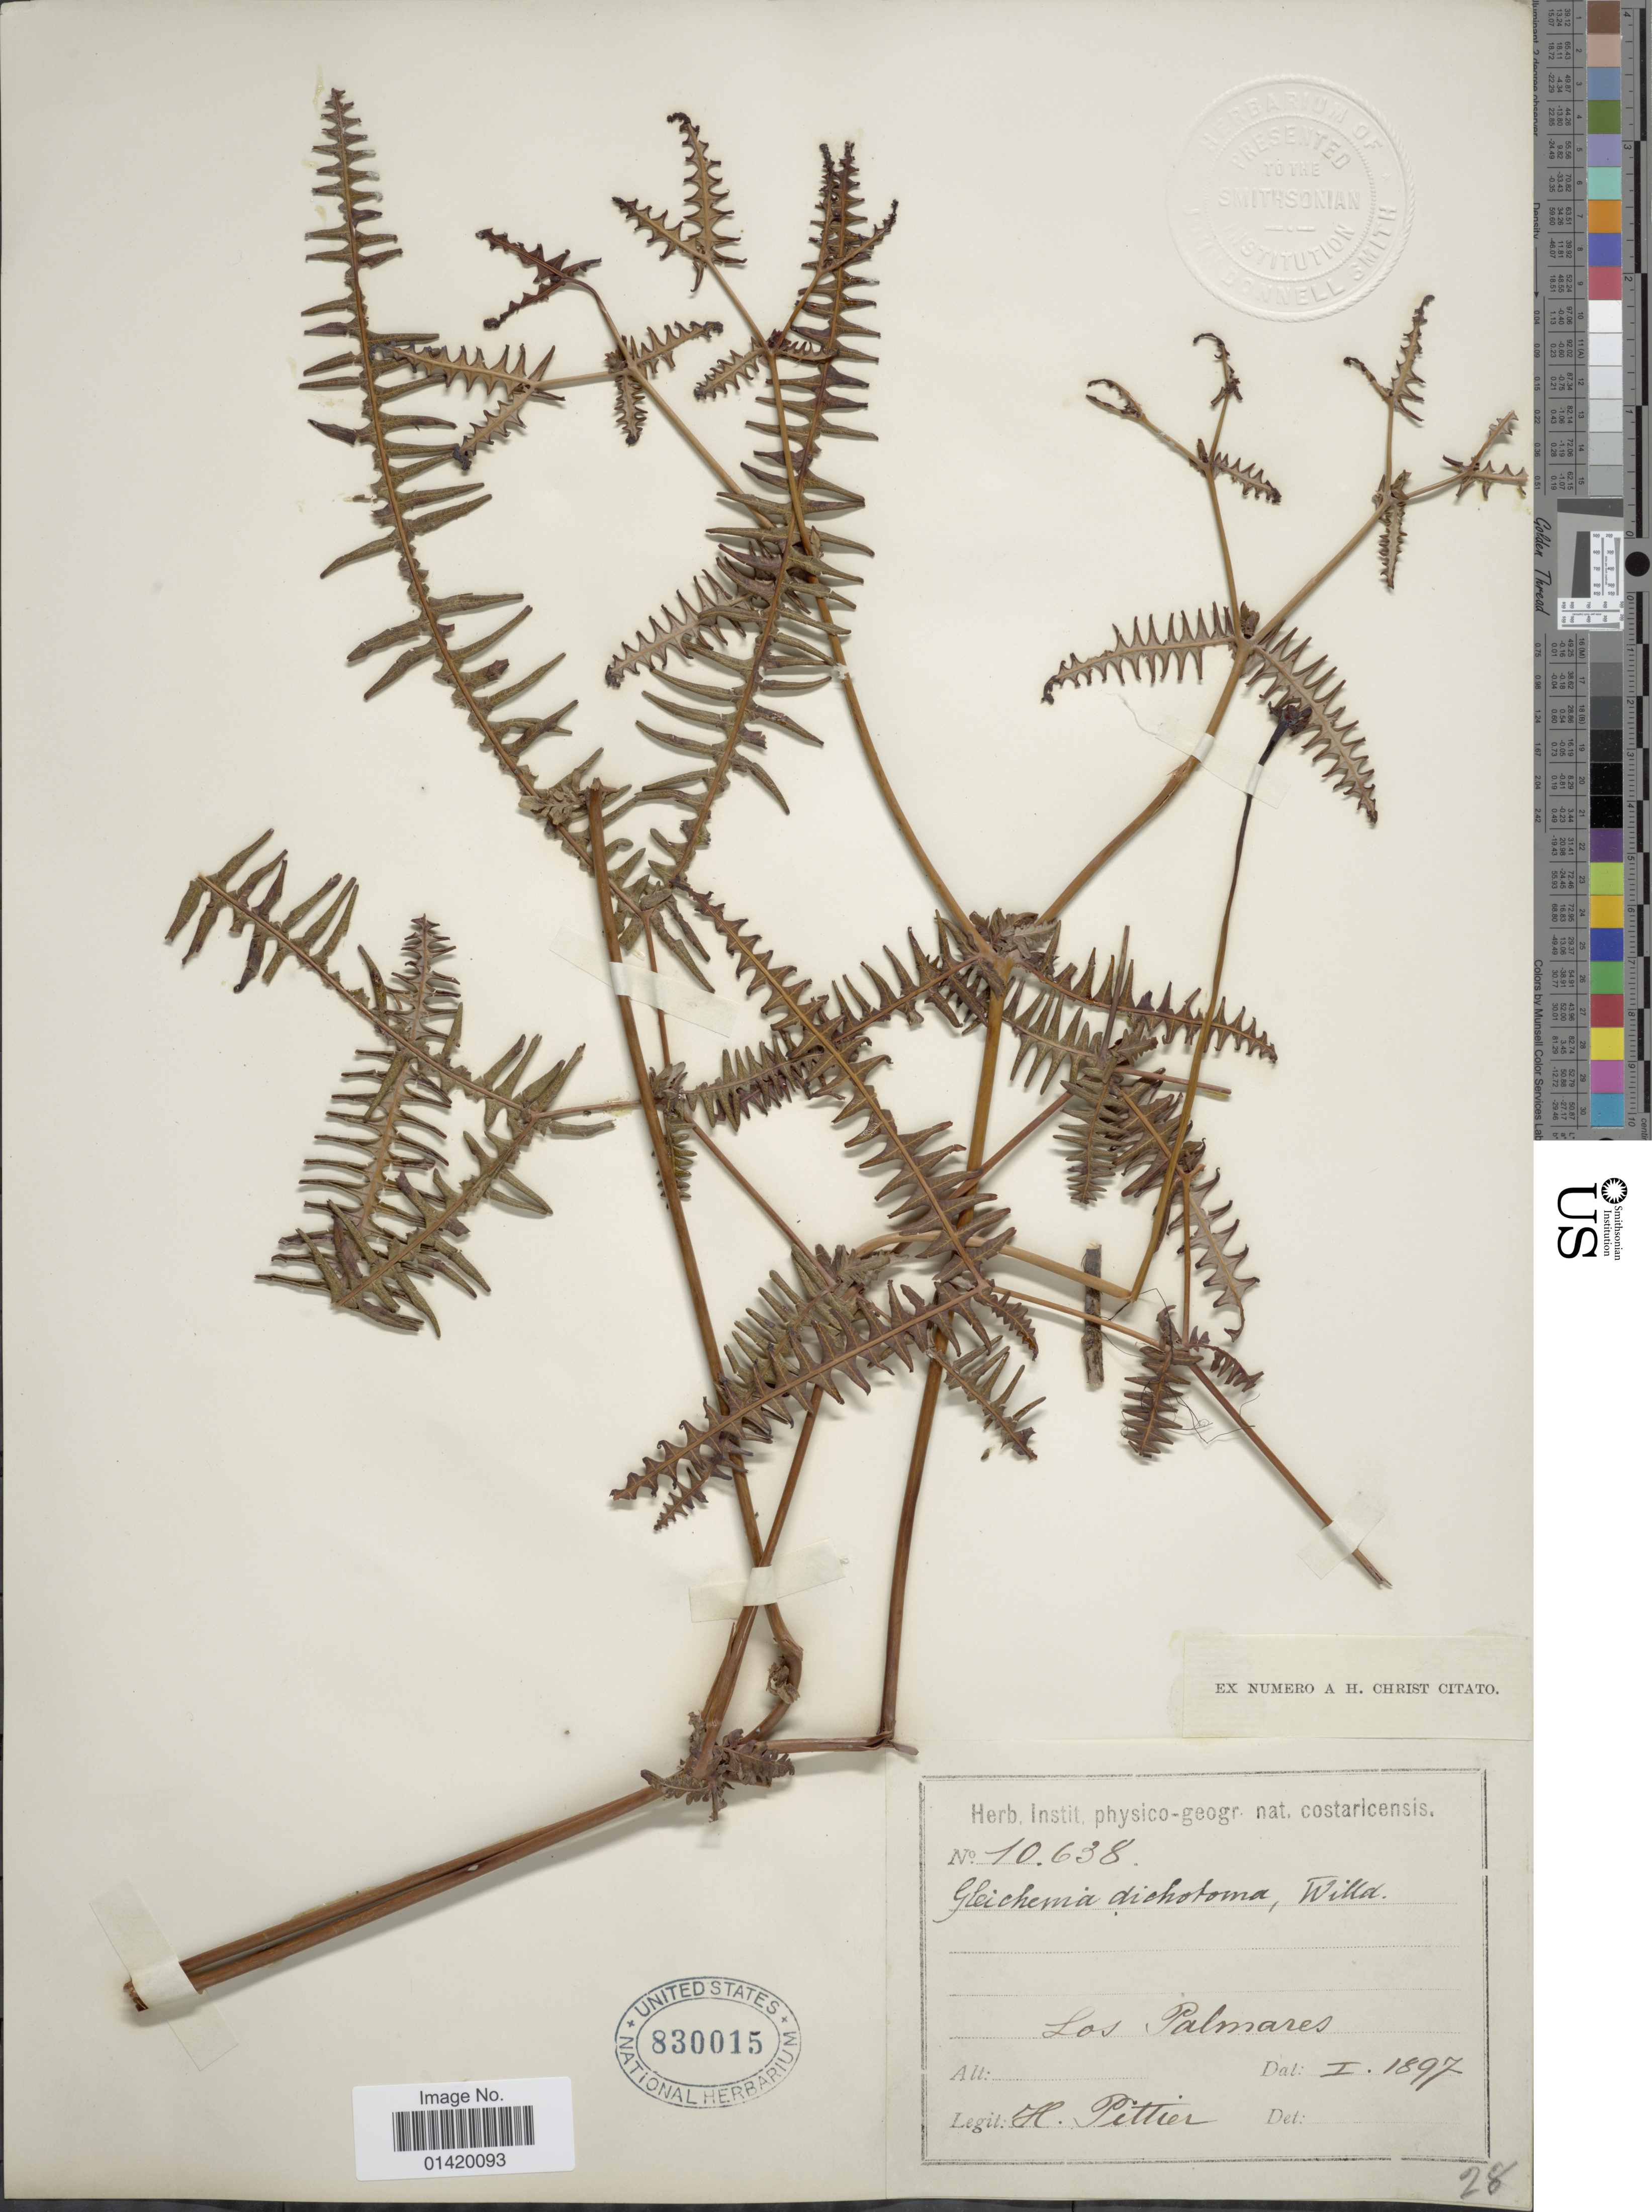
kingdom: Plantae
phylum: Tracheophyta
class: Polypodiopsida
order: Gleicheniales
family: Gleicheniaceae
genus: Dicranopteris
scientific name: Dicranopteris flexuosa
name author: (Schrad.) Underw.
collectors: H. F. Pittier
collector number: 10638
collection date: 1897-01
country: Costa Rica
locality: Los Palmares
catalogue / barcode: US 830015